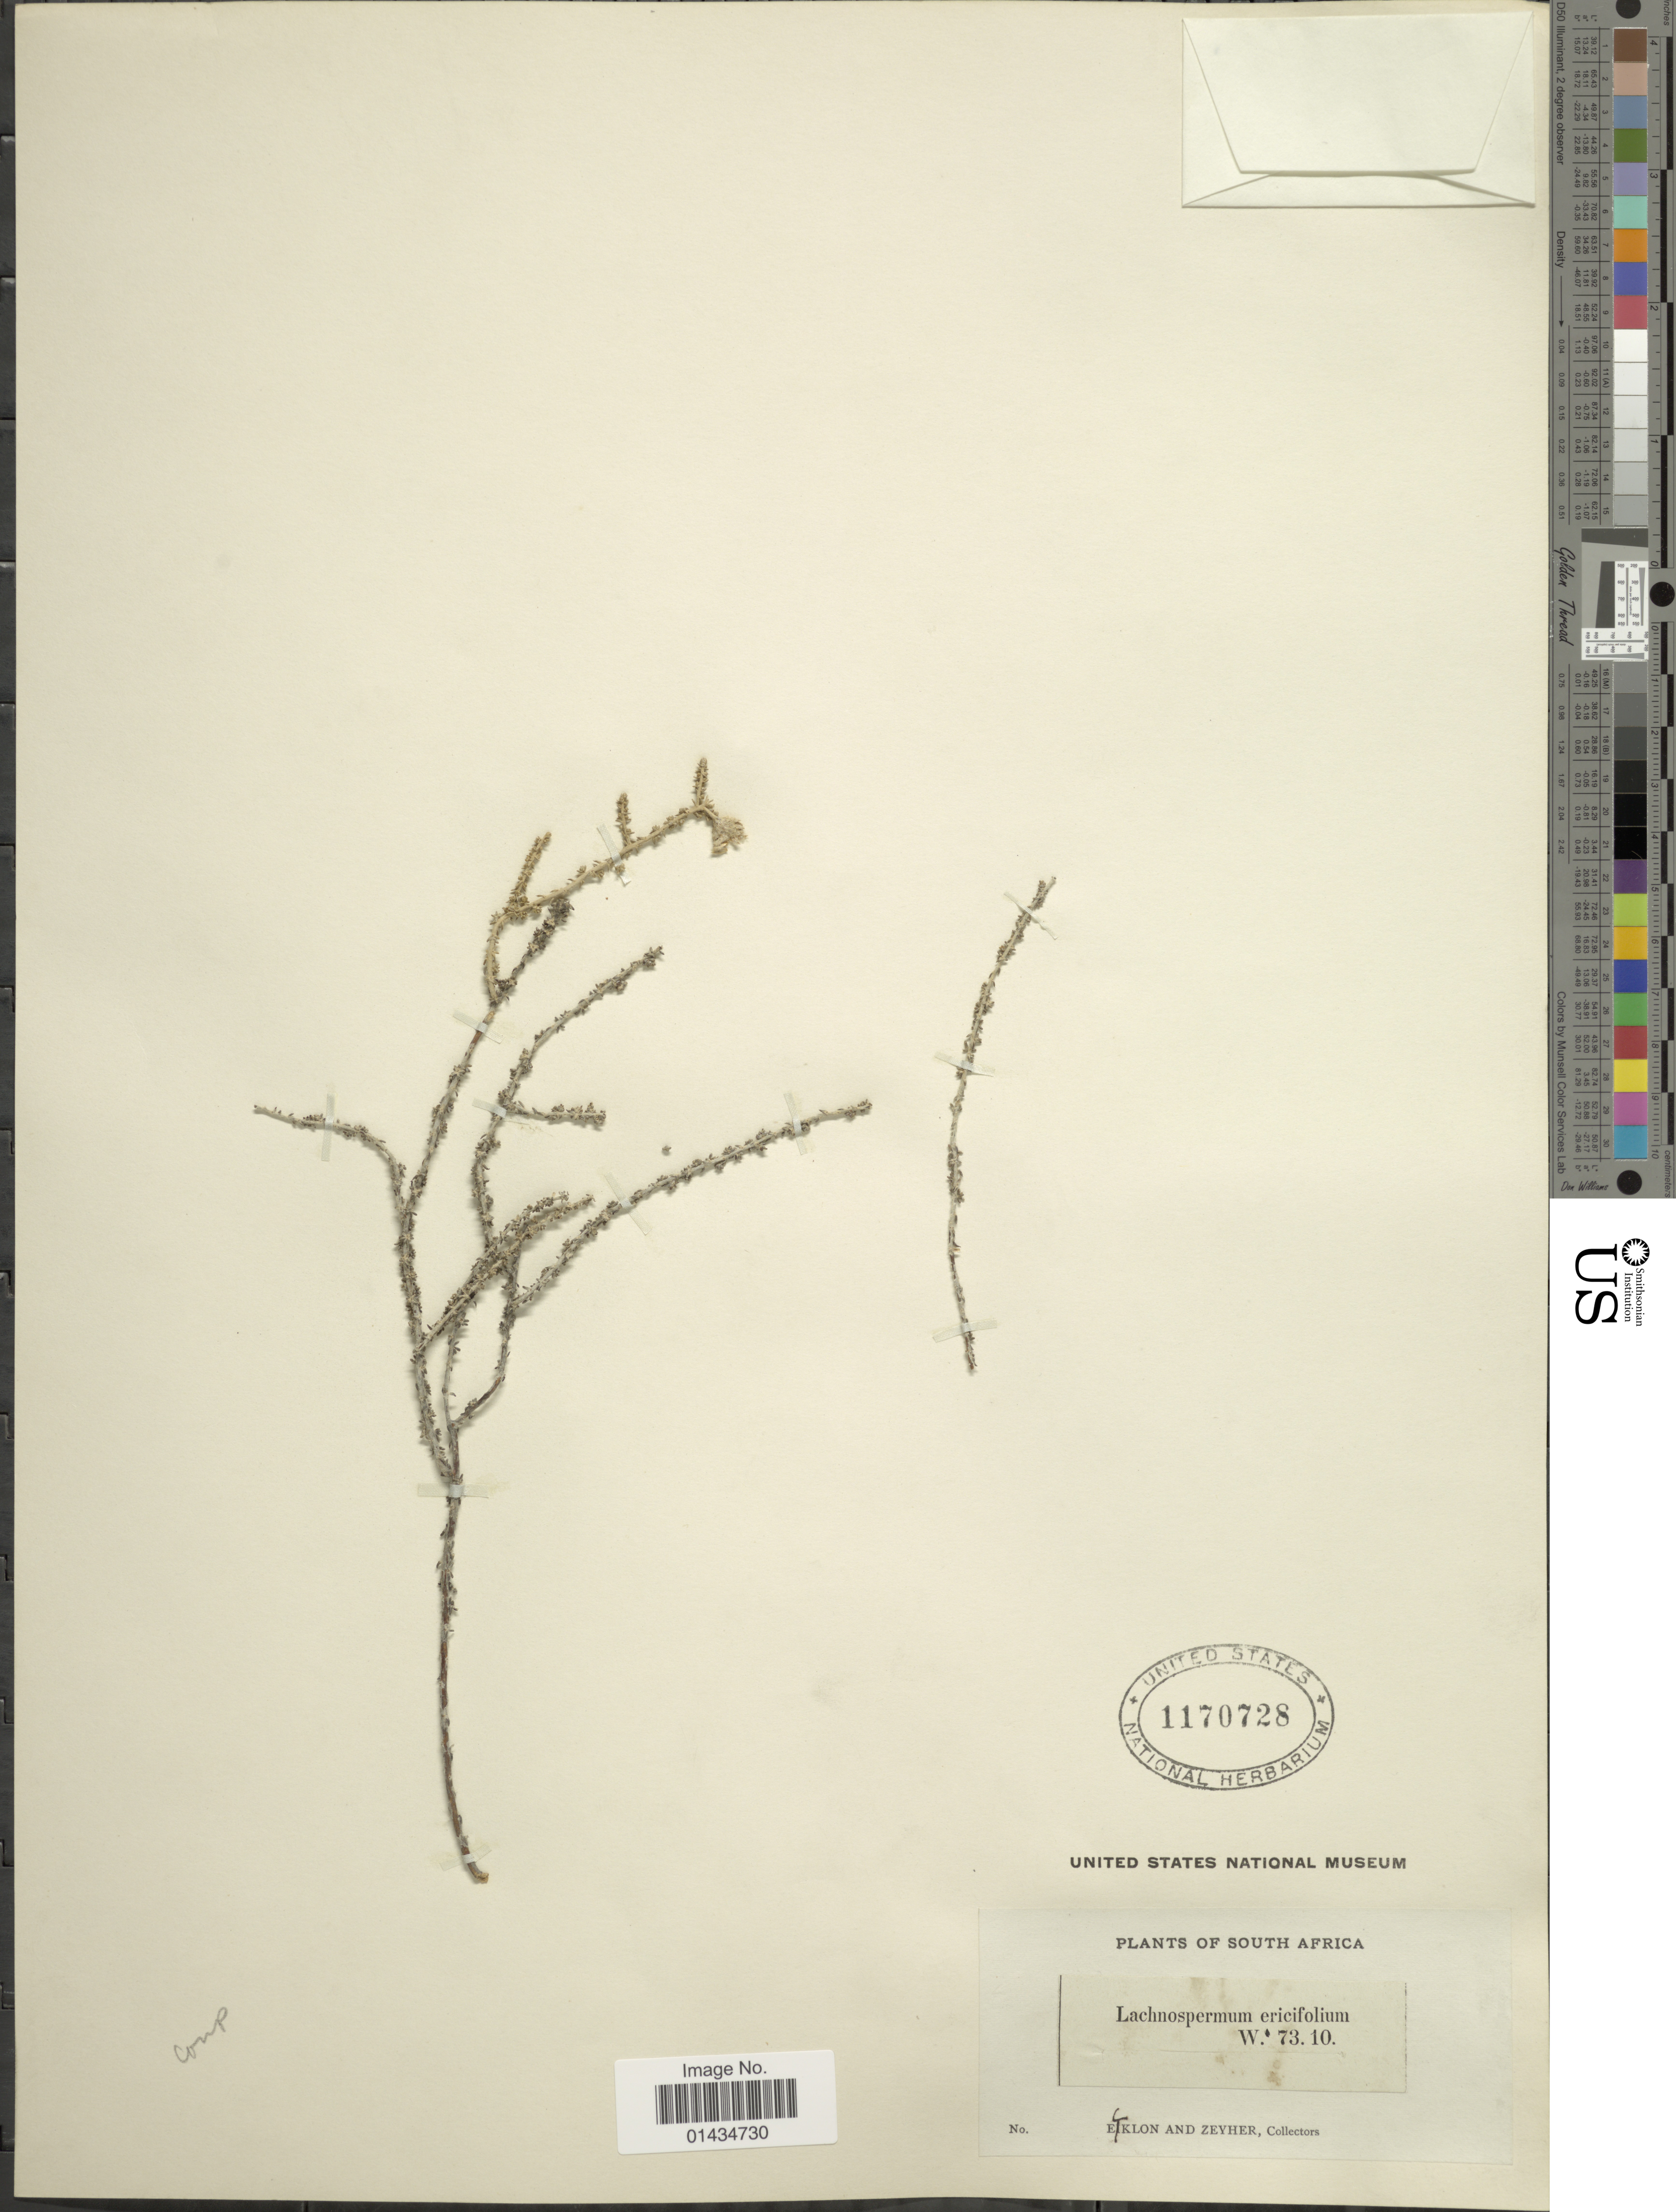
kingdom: Plantae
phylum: Tracheophyta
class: Magnoliopsida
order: Asterales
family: Asteraceae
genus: Lachnospermum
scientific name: Lachnospermum ericifolium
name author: (L. f.) Pillans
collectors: -. Ecklon & -. Zeyher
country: South Africa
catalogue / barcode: US 1170728